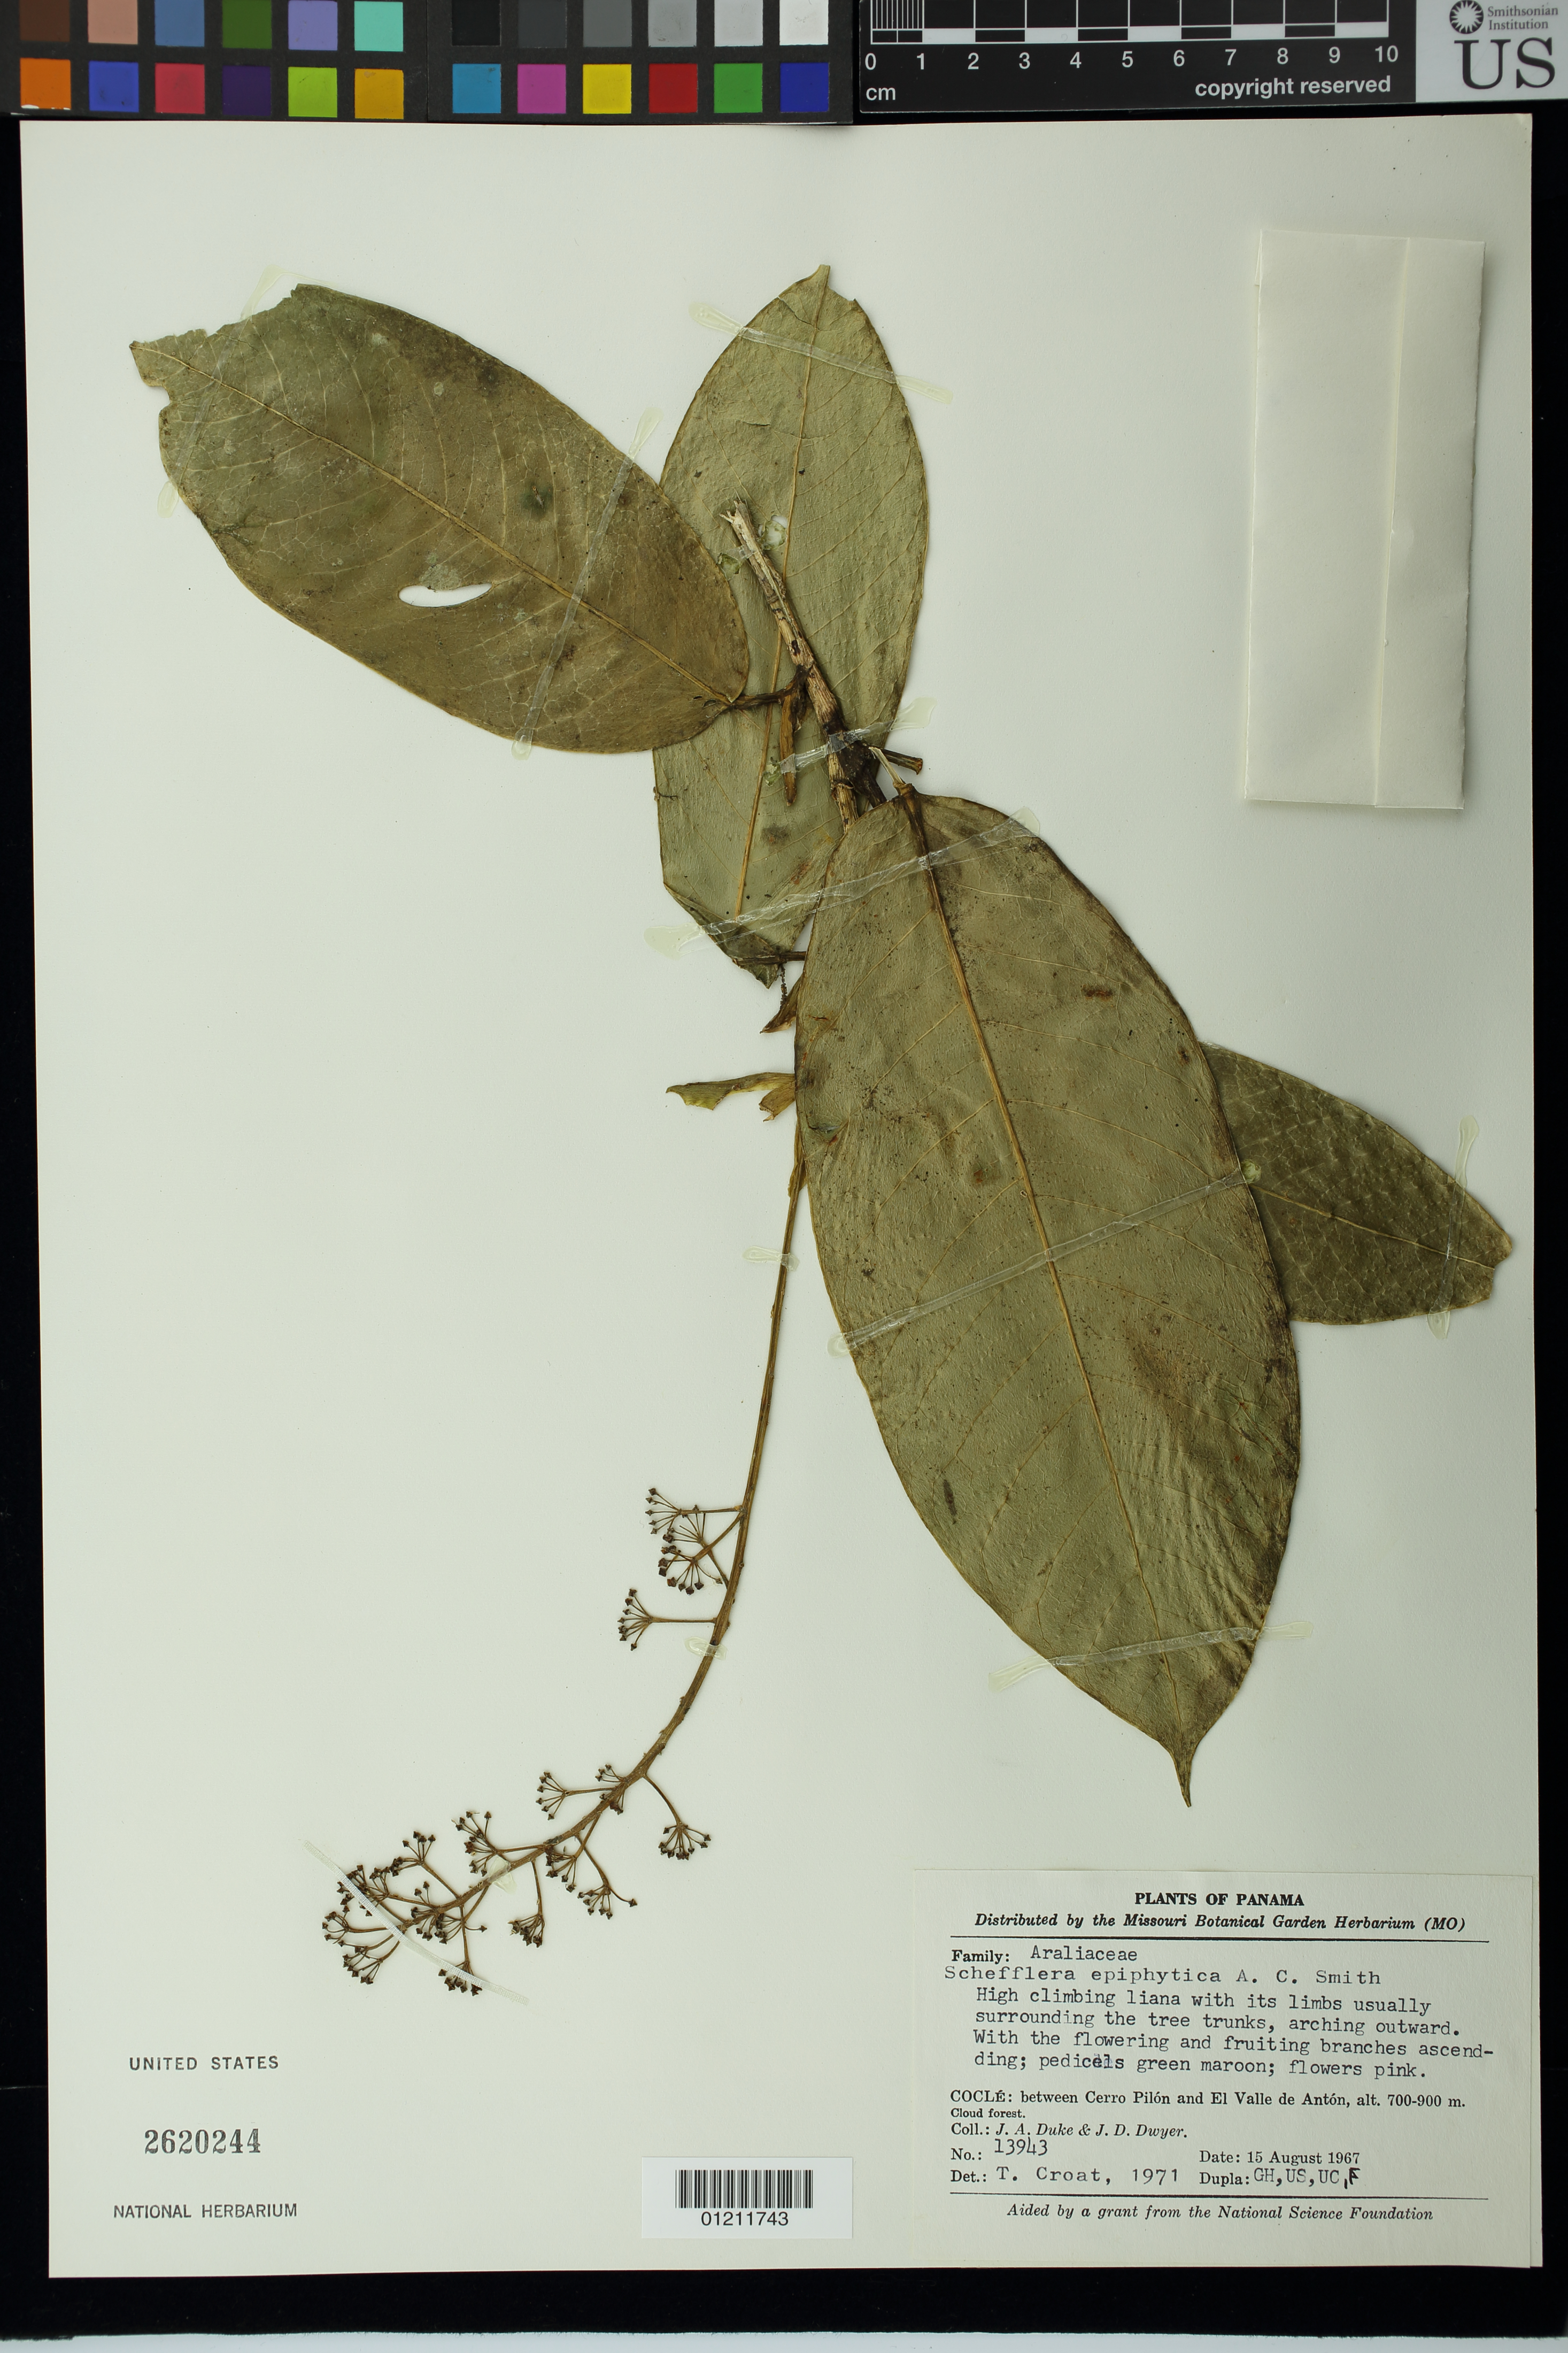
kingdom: Plantae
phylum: Tracheophyta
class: Magnoliopsida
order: Apiales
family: Araliaceae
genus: Schefflera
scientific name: Schefflera epiphytica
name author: A.C. Sm. in Woodson & Schery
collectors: J. A. Duke & J. D. Dwyer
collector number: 13943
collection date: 1967-08-15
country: Panama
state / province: Coclé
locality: between Cerro Pilón and El Valle de Antón. Cloud forest.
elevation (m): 700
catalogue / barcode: US 2620244